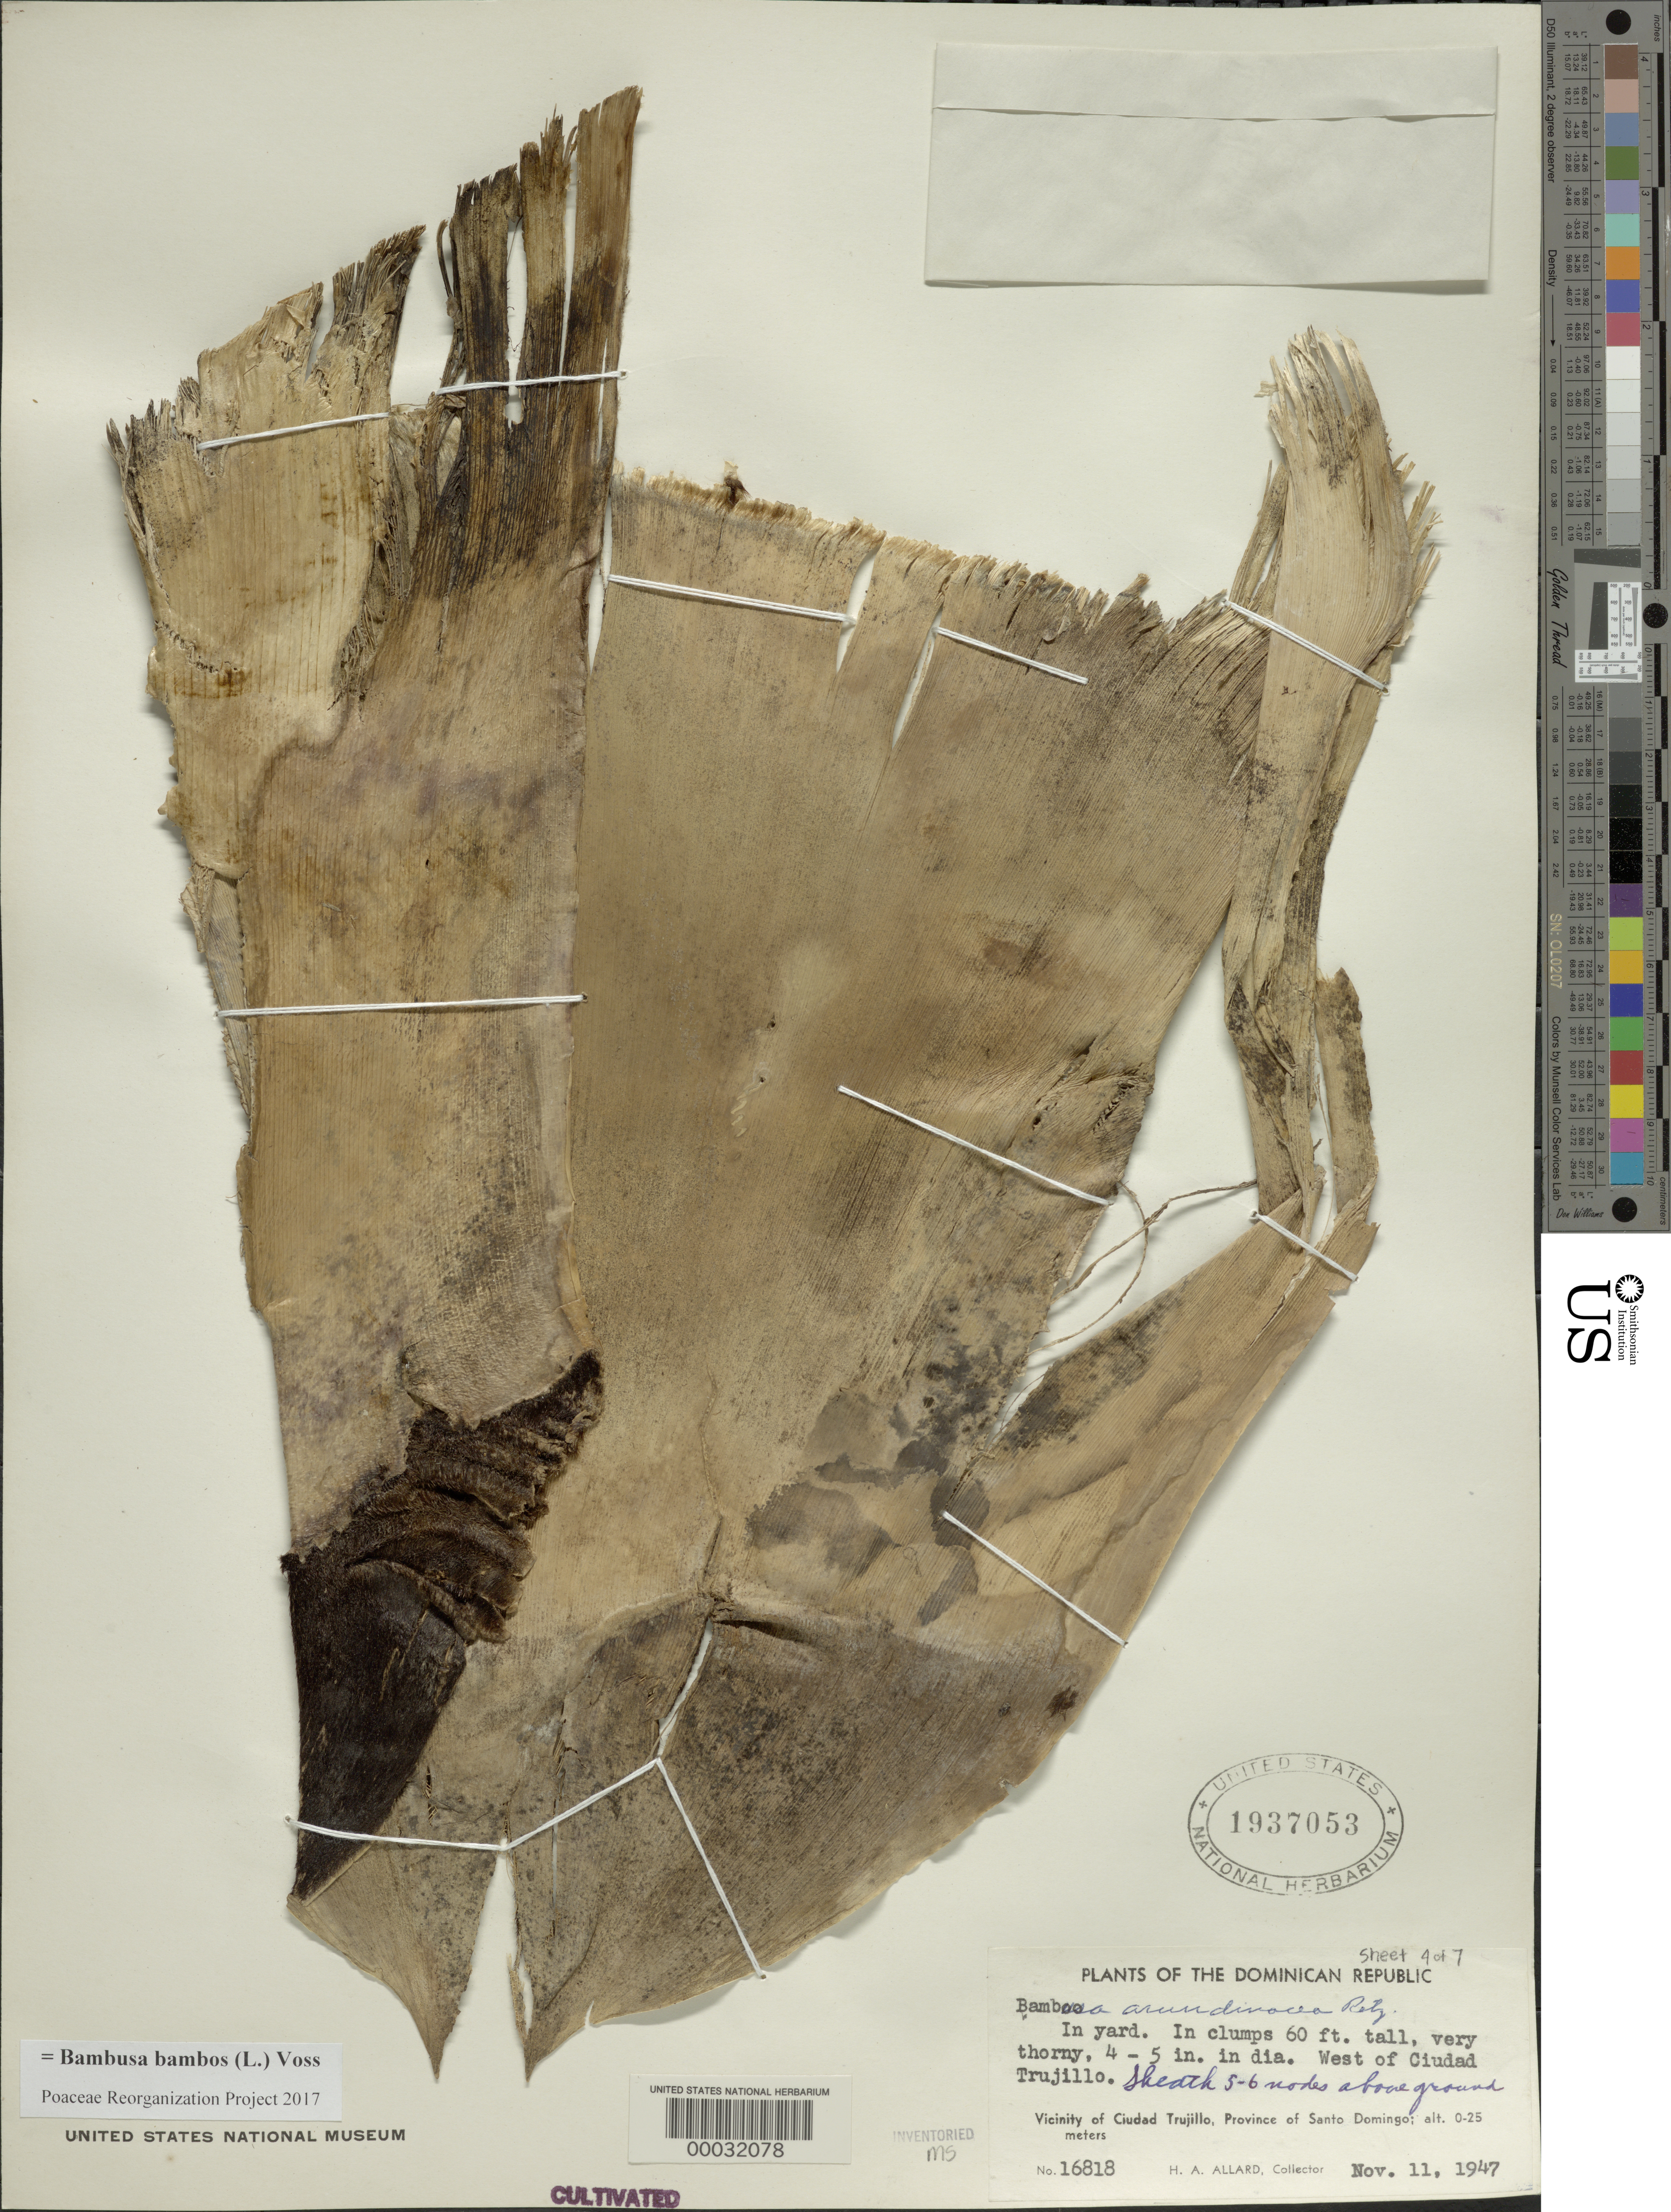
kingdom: Plantae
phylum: Tracheophyta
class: Liliopsida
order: Poales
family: Poaceae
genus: Bambusa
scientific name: Bambusa bambos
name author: (L.) Voss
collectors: H. A. Allard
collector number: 16818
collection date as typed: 11 Nov 1947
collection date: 1947-11-11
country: Dominican Republic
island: Hispaniola Island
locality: Ciudad trujillo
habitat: in yard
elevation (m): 25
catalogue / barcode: US 1937053